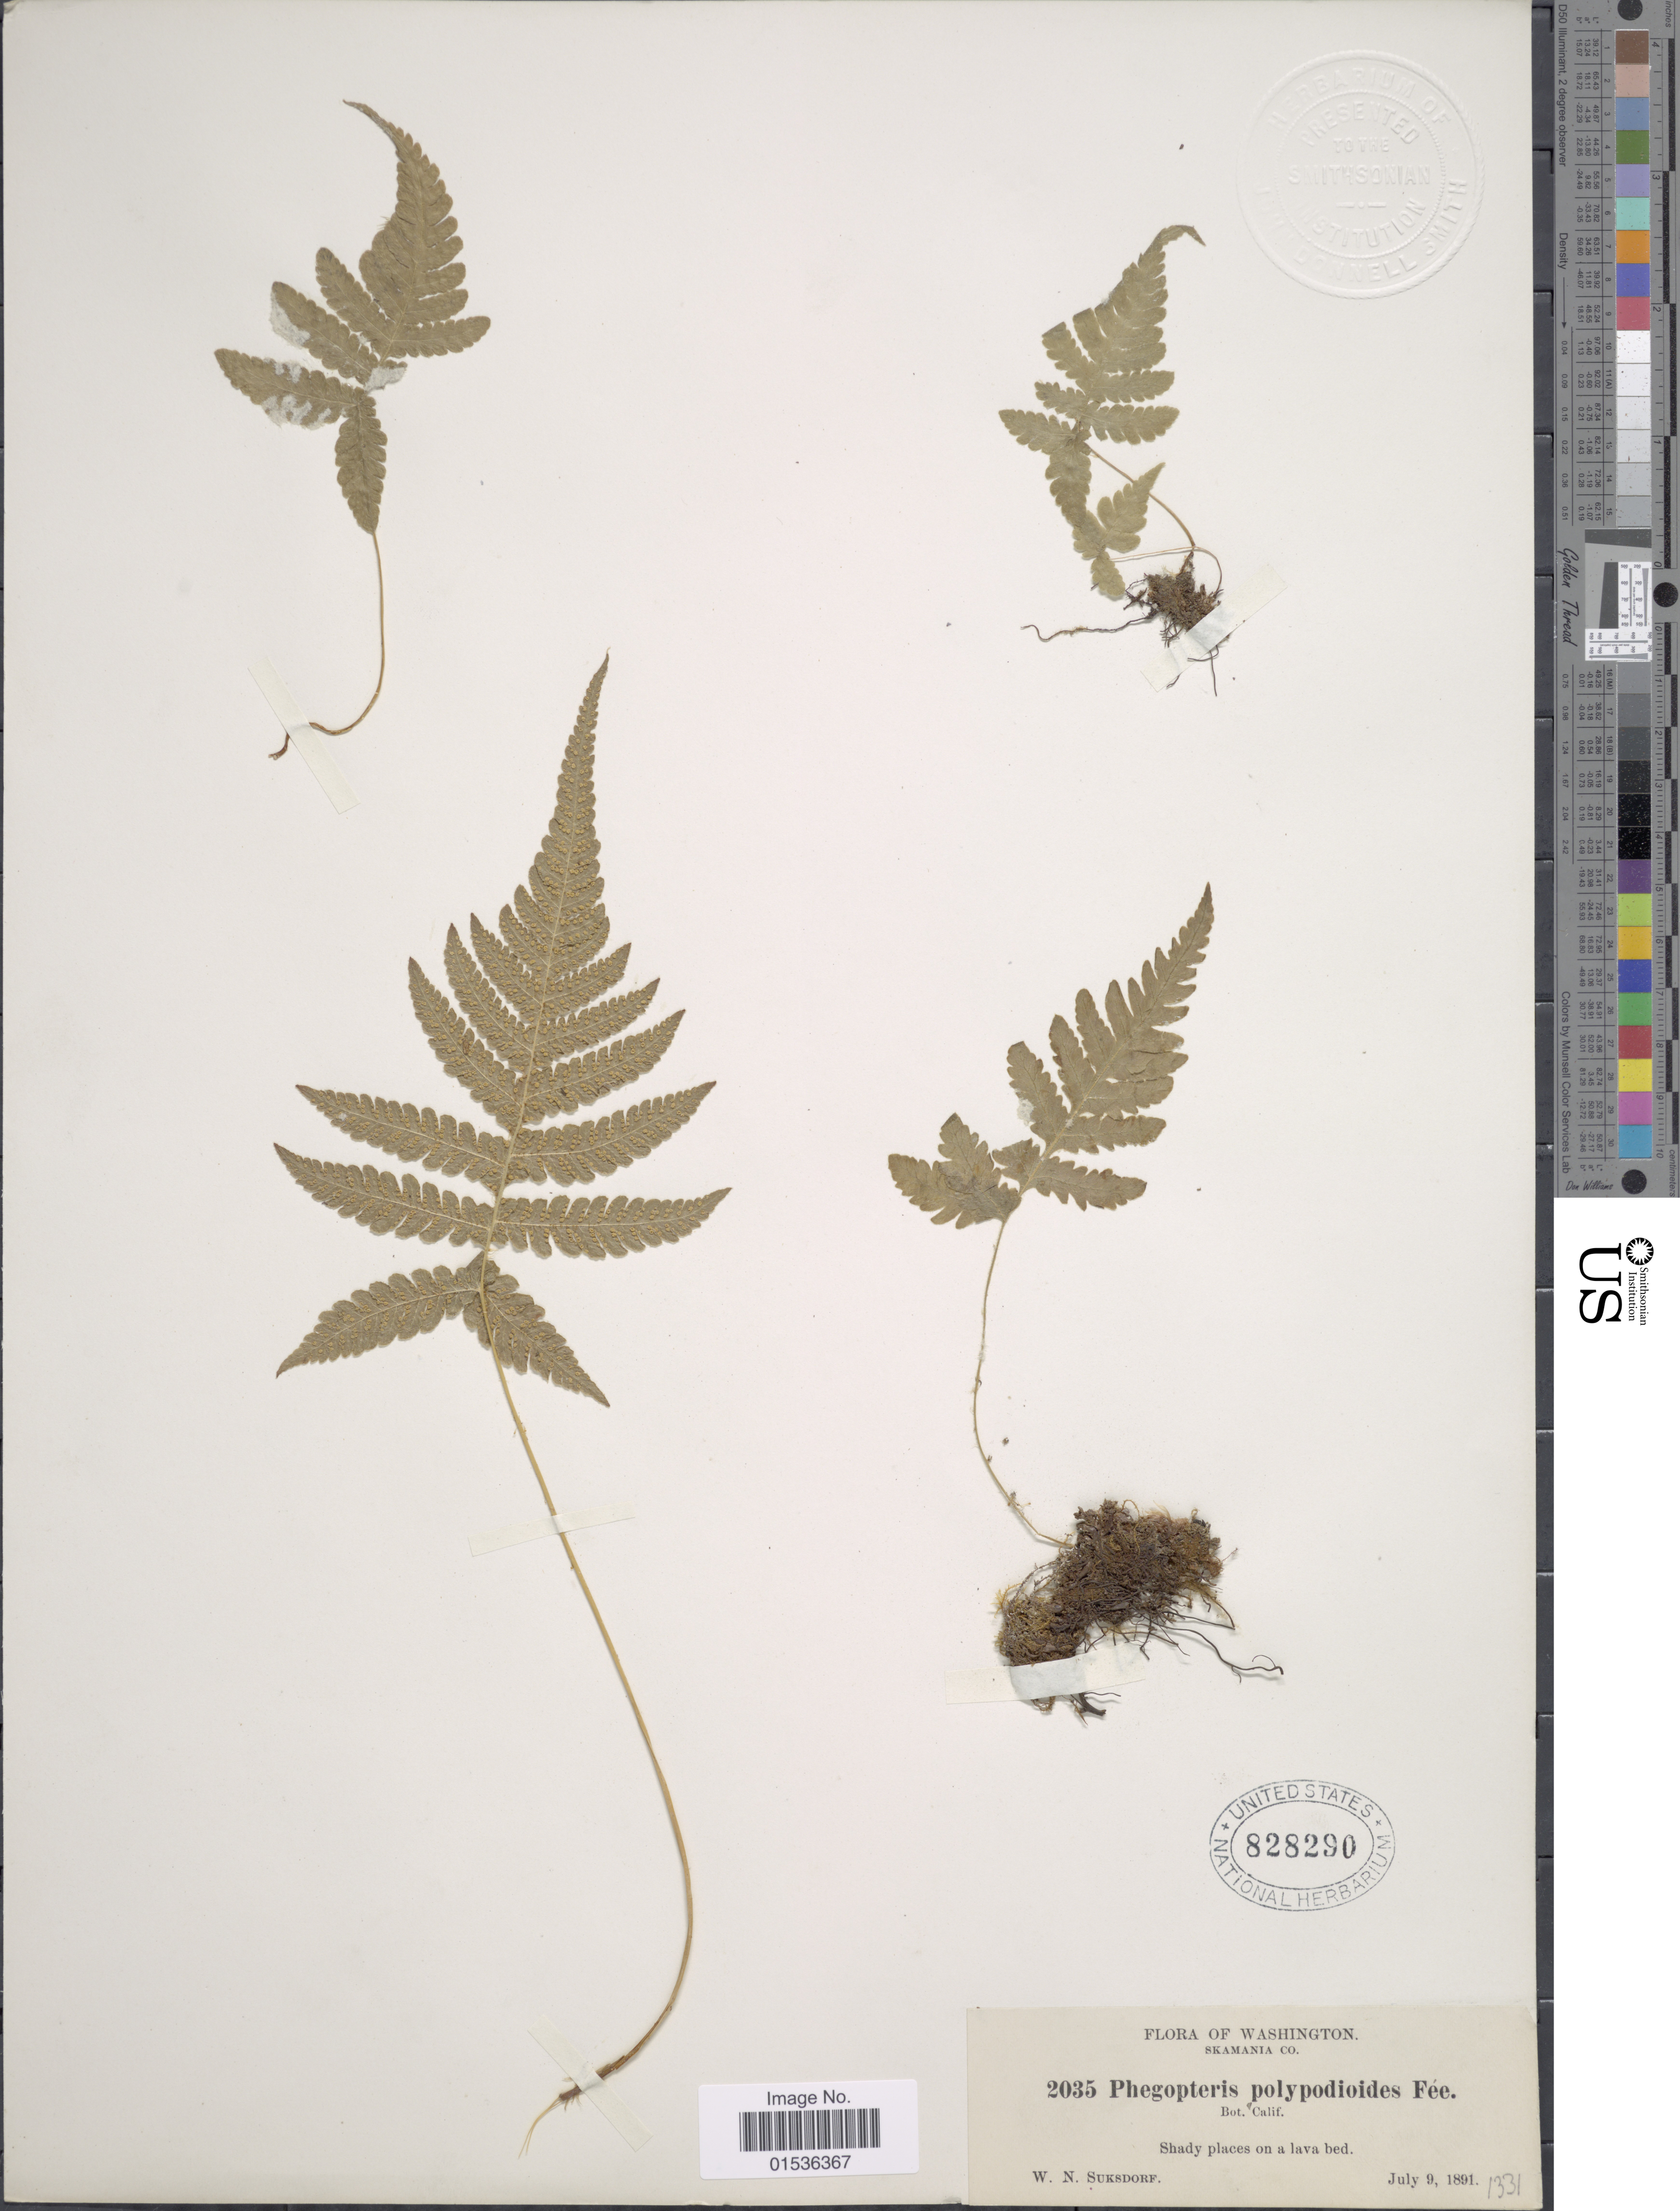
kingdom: Plantae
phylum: Tracheophyta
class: Polypodiopsida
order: Polypodiales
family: Thelypteridaceae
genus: Phegopteris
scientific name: Phegopteris connectilis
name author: (Michx.) Watt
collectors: W. N. Suksdorf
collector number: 2035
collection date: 1891-07-09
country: United States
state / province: Washington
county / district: Skamania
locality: Washington, Skamania Co. Shady places on a lava bed.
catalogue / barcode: US 828290